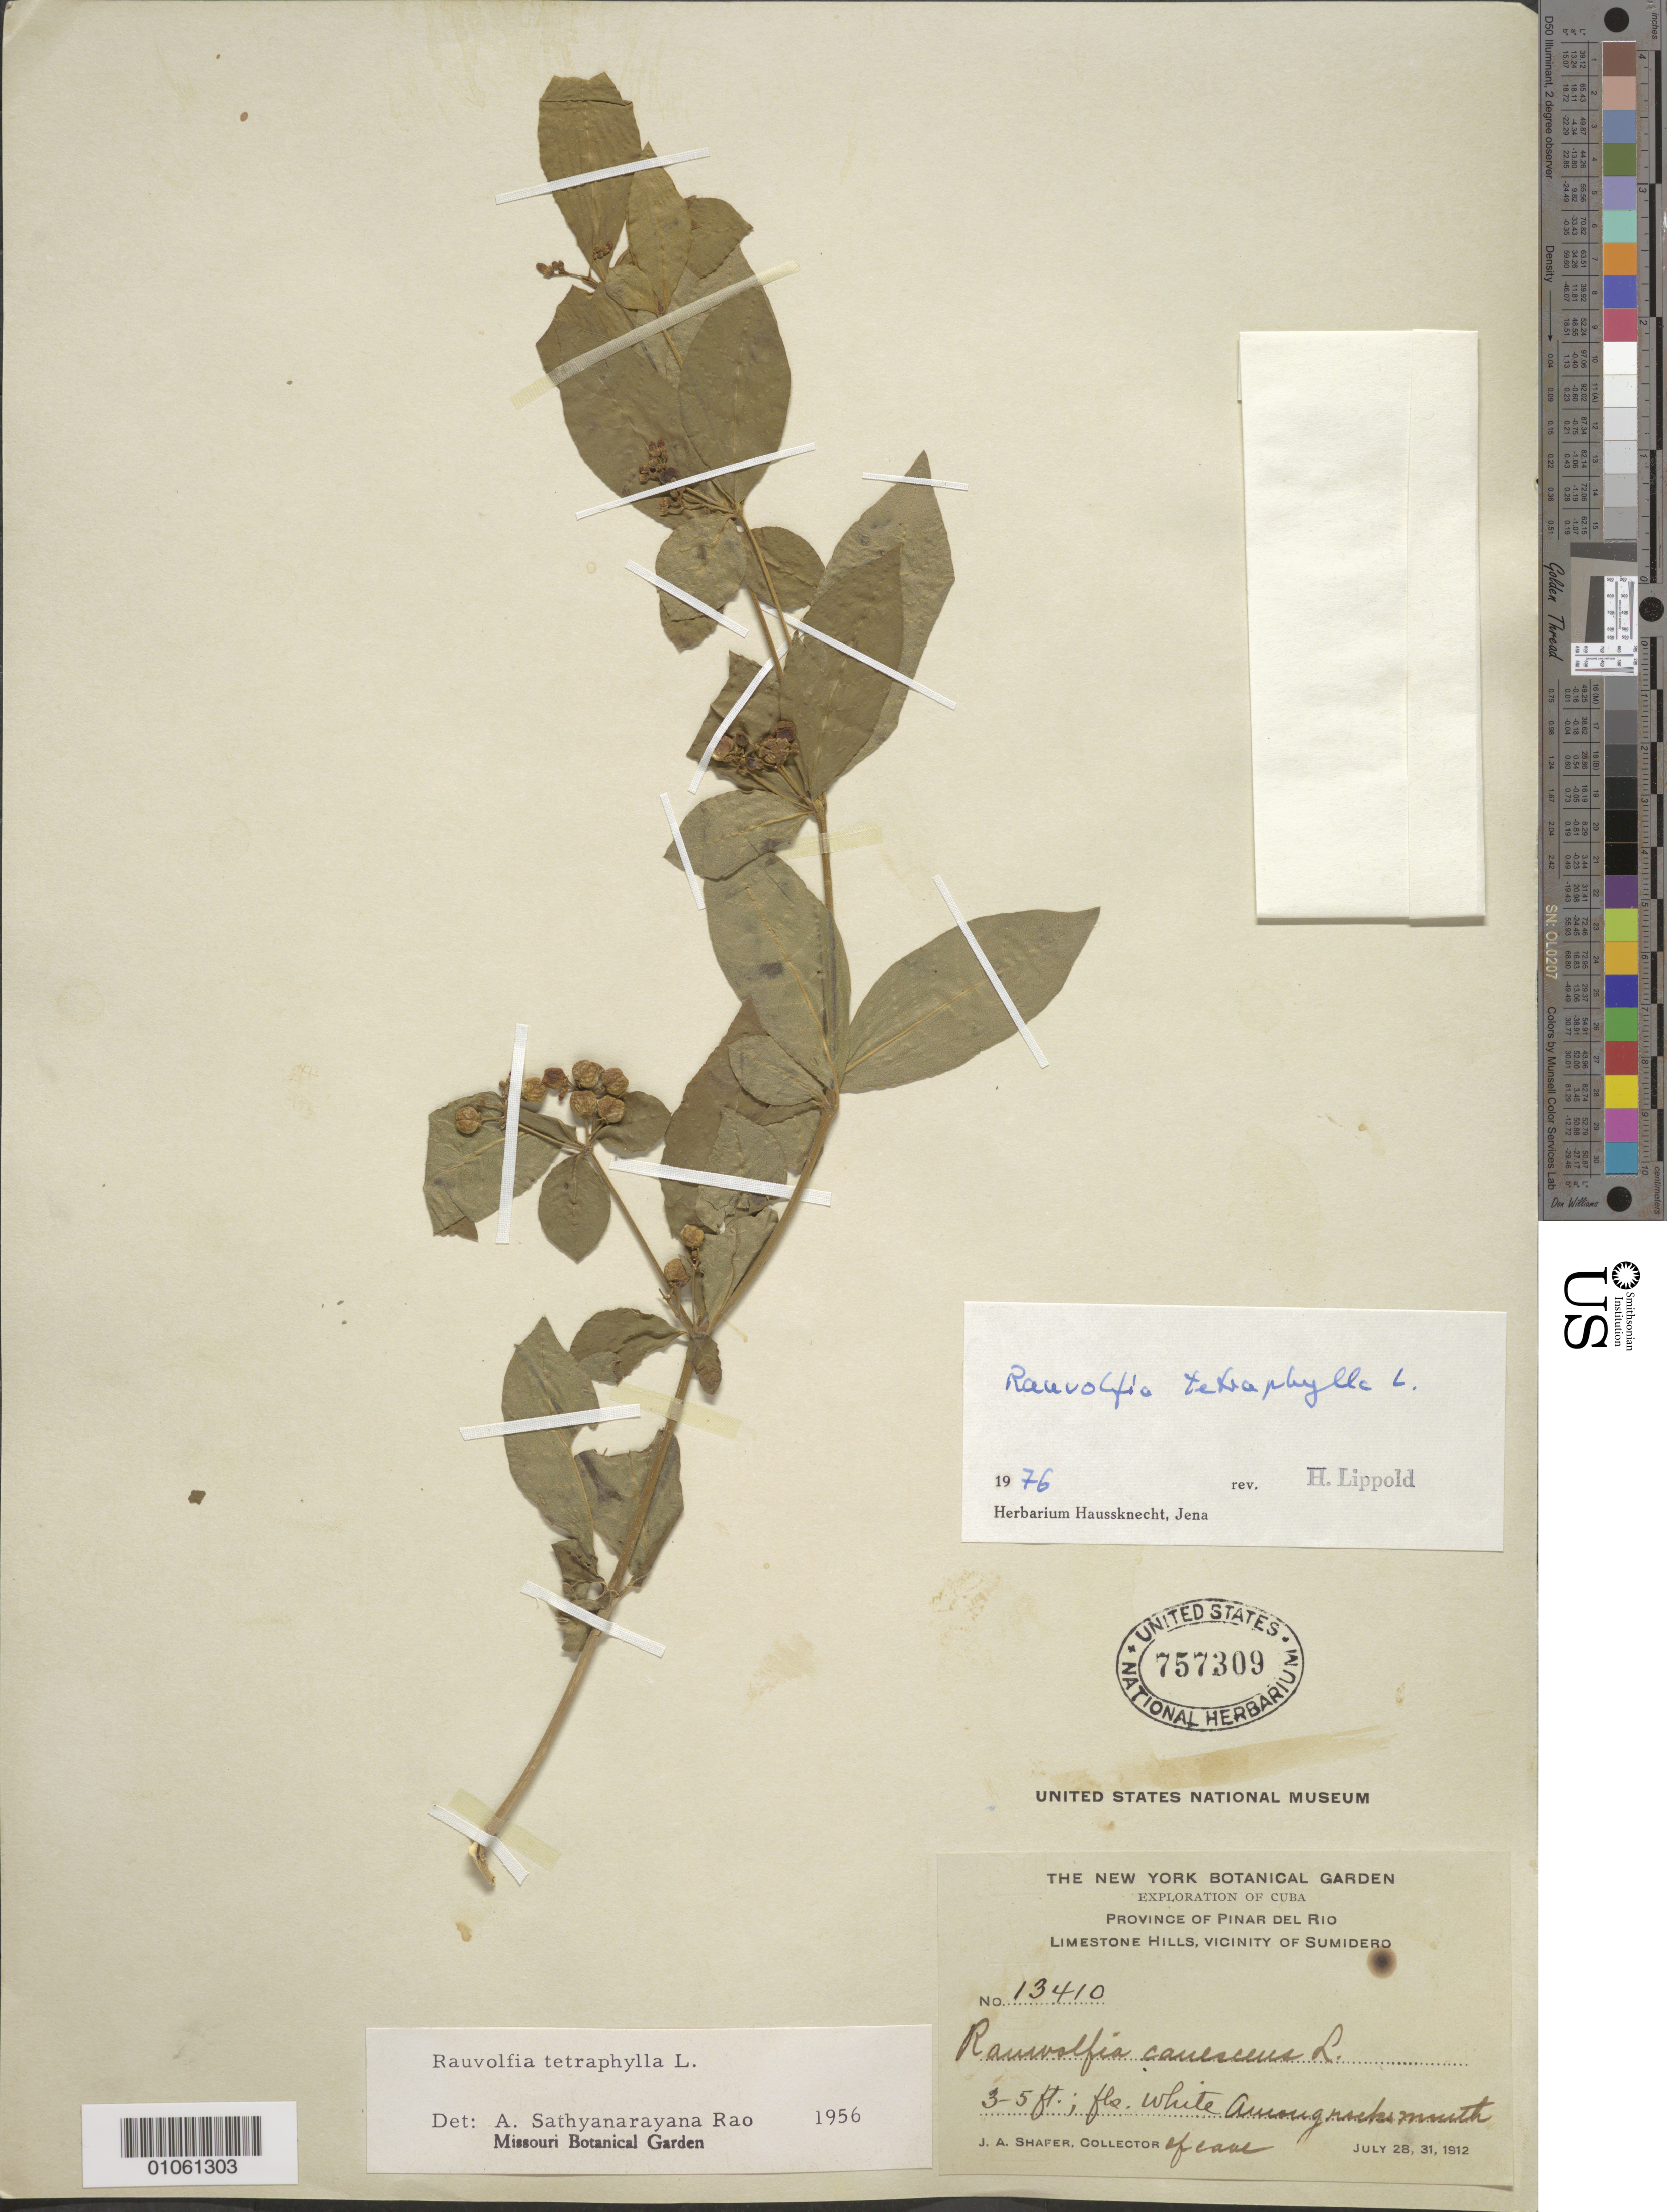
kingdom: Plantae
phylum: Tracheophyta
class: Magnoliopsida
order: Gentianales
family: Apocynaceae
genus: Rauvolfia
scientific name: Rauvolfia tetraphylla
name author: L.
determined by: Lippold, Hans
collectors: J. A. Shafer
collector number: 13410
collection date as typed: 28 Jul 1912 and 31 Jul 1912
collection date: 1912-07-28,1912-07-31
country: Cuba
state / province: Pinar del Río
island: Cuba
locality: Sumidero vicinity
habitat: Limestone hills, among rocks mouth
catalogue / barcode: US 757309